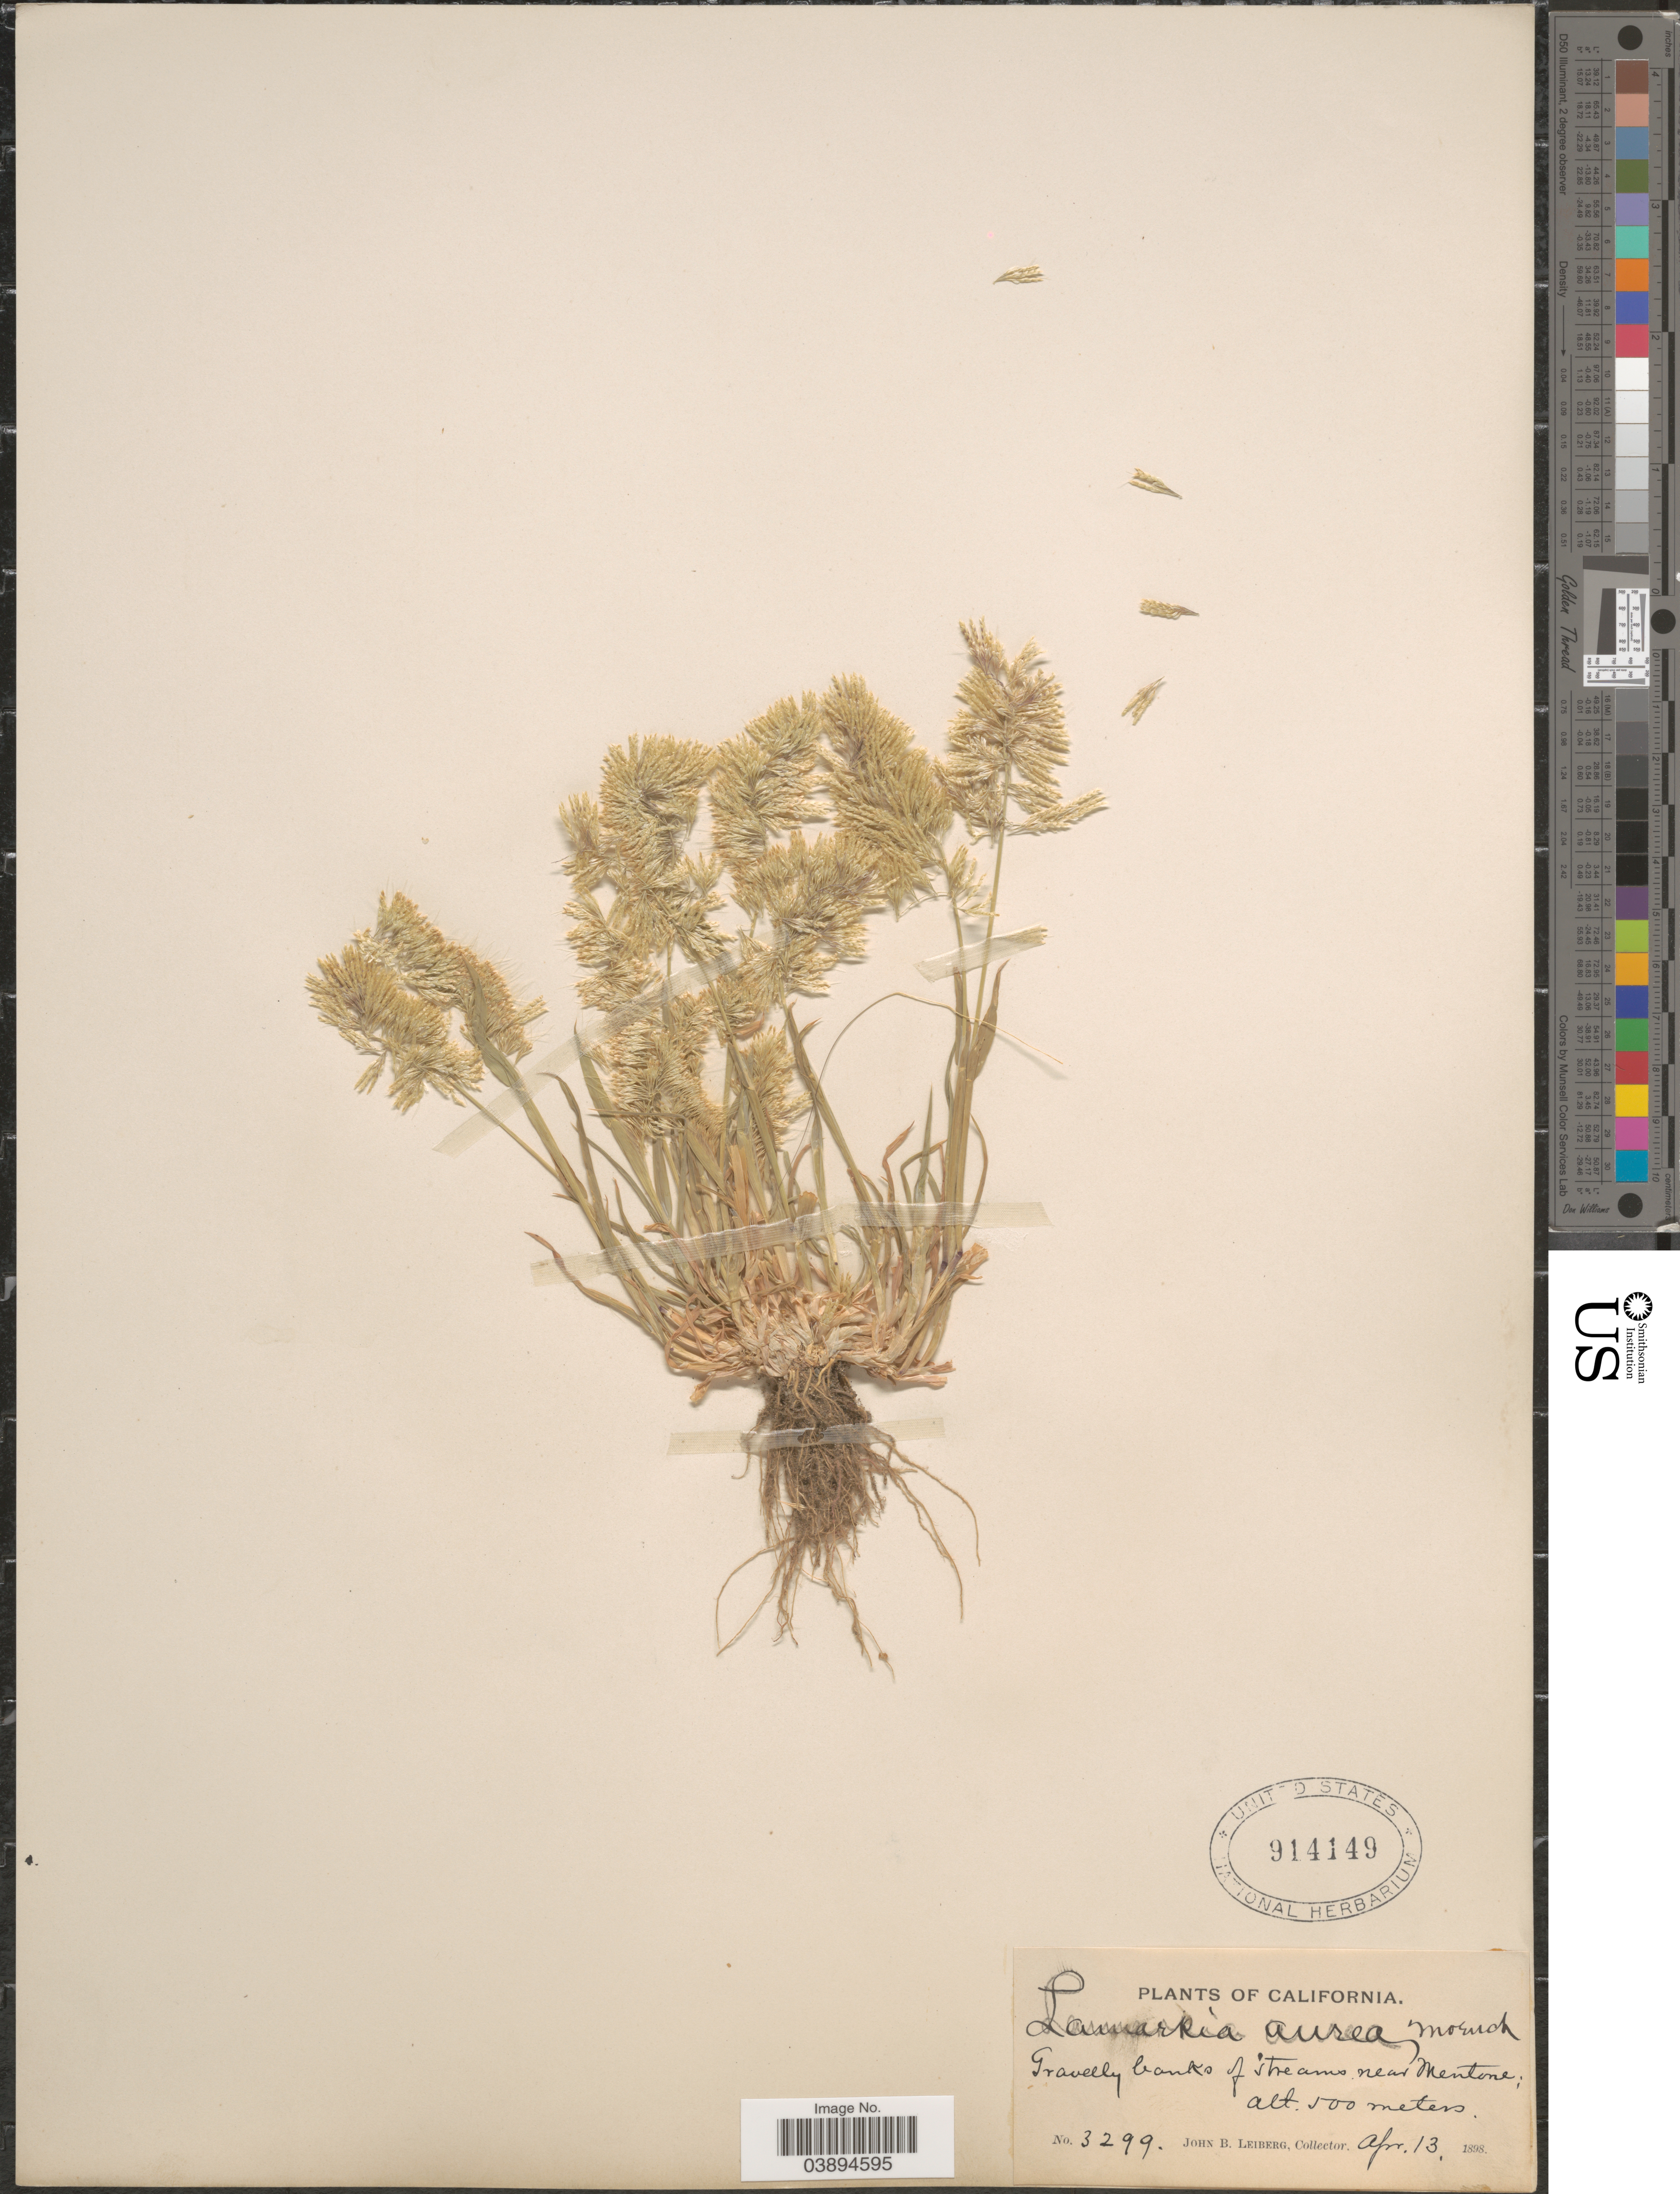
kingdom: Plantae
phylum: Tracheophyta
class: Liliopsida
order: Poales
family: Poaceae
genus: Lamarckia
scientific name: Lamarckia aurea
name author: (L.) Moench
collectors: J. B. Leiberg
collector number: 3299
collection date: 1898-04-13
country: United States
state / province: California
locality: Gravelly banks of streams near Mentone.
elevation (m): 500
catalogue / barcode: US 914149